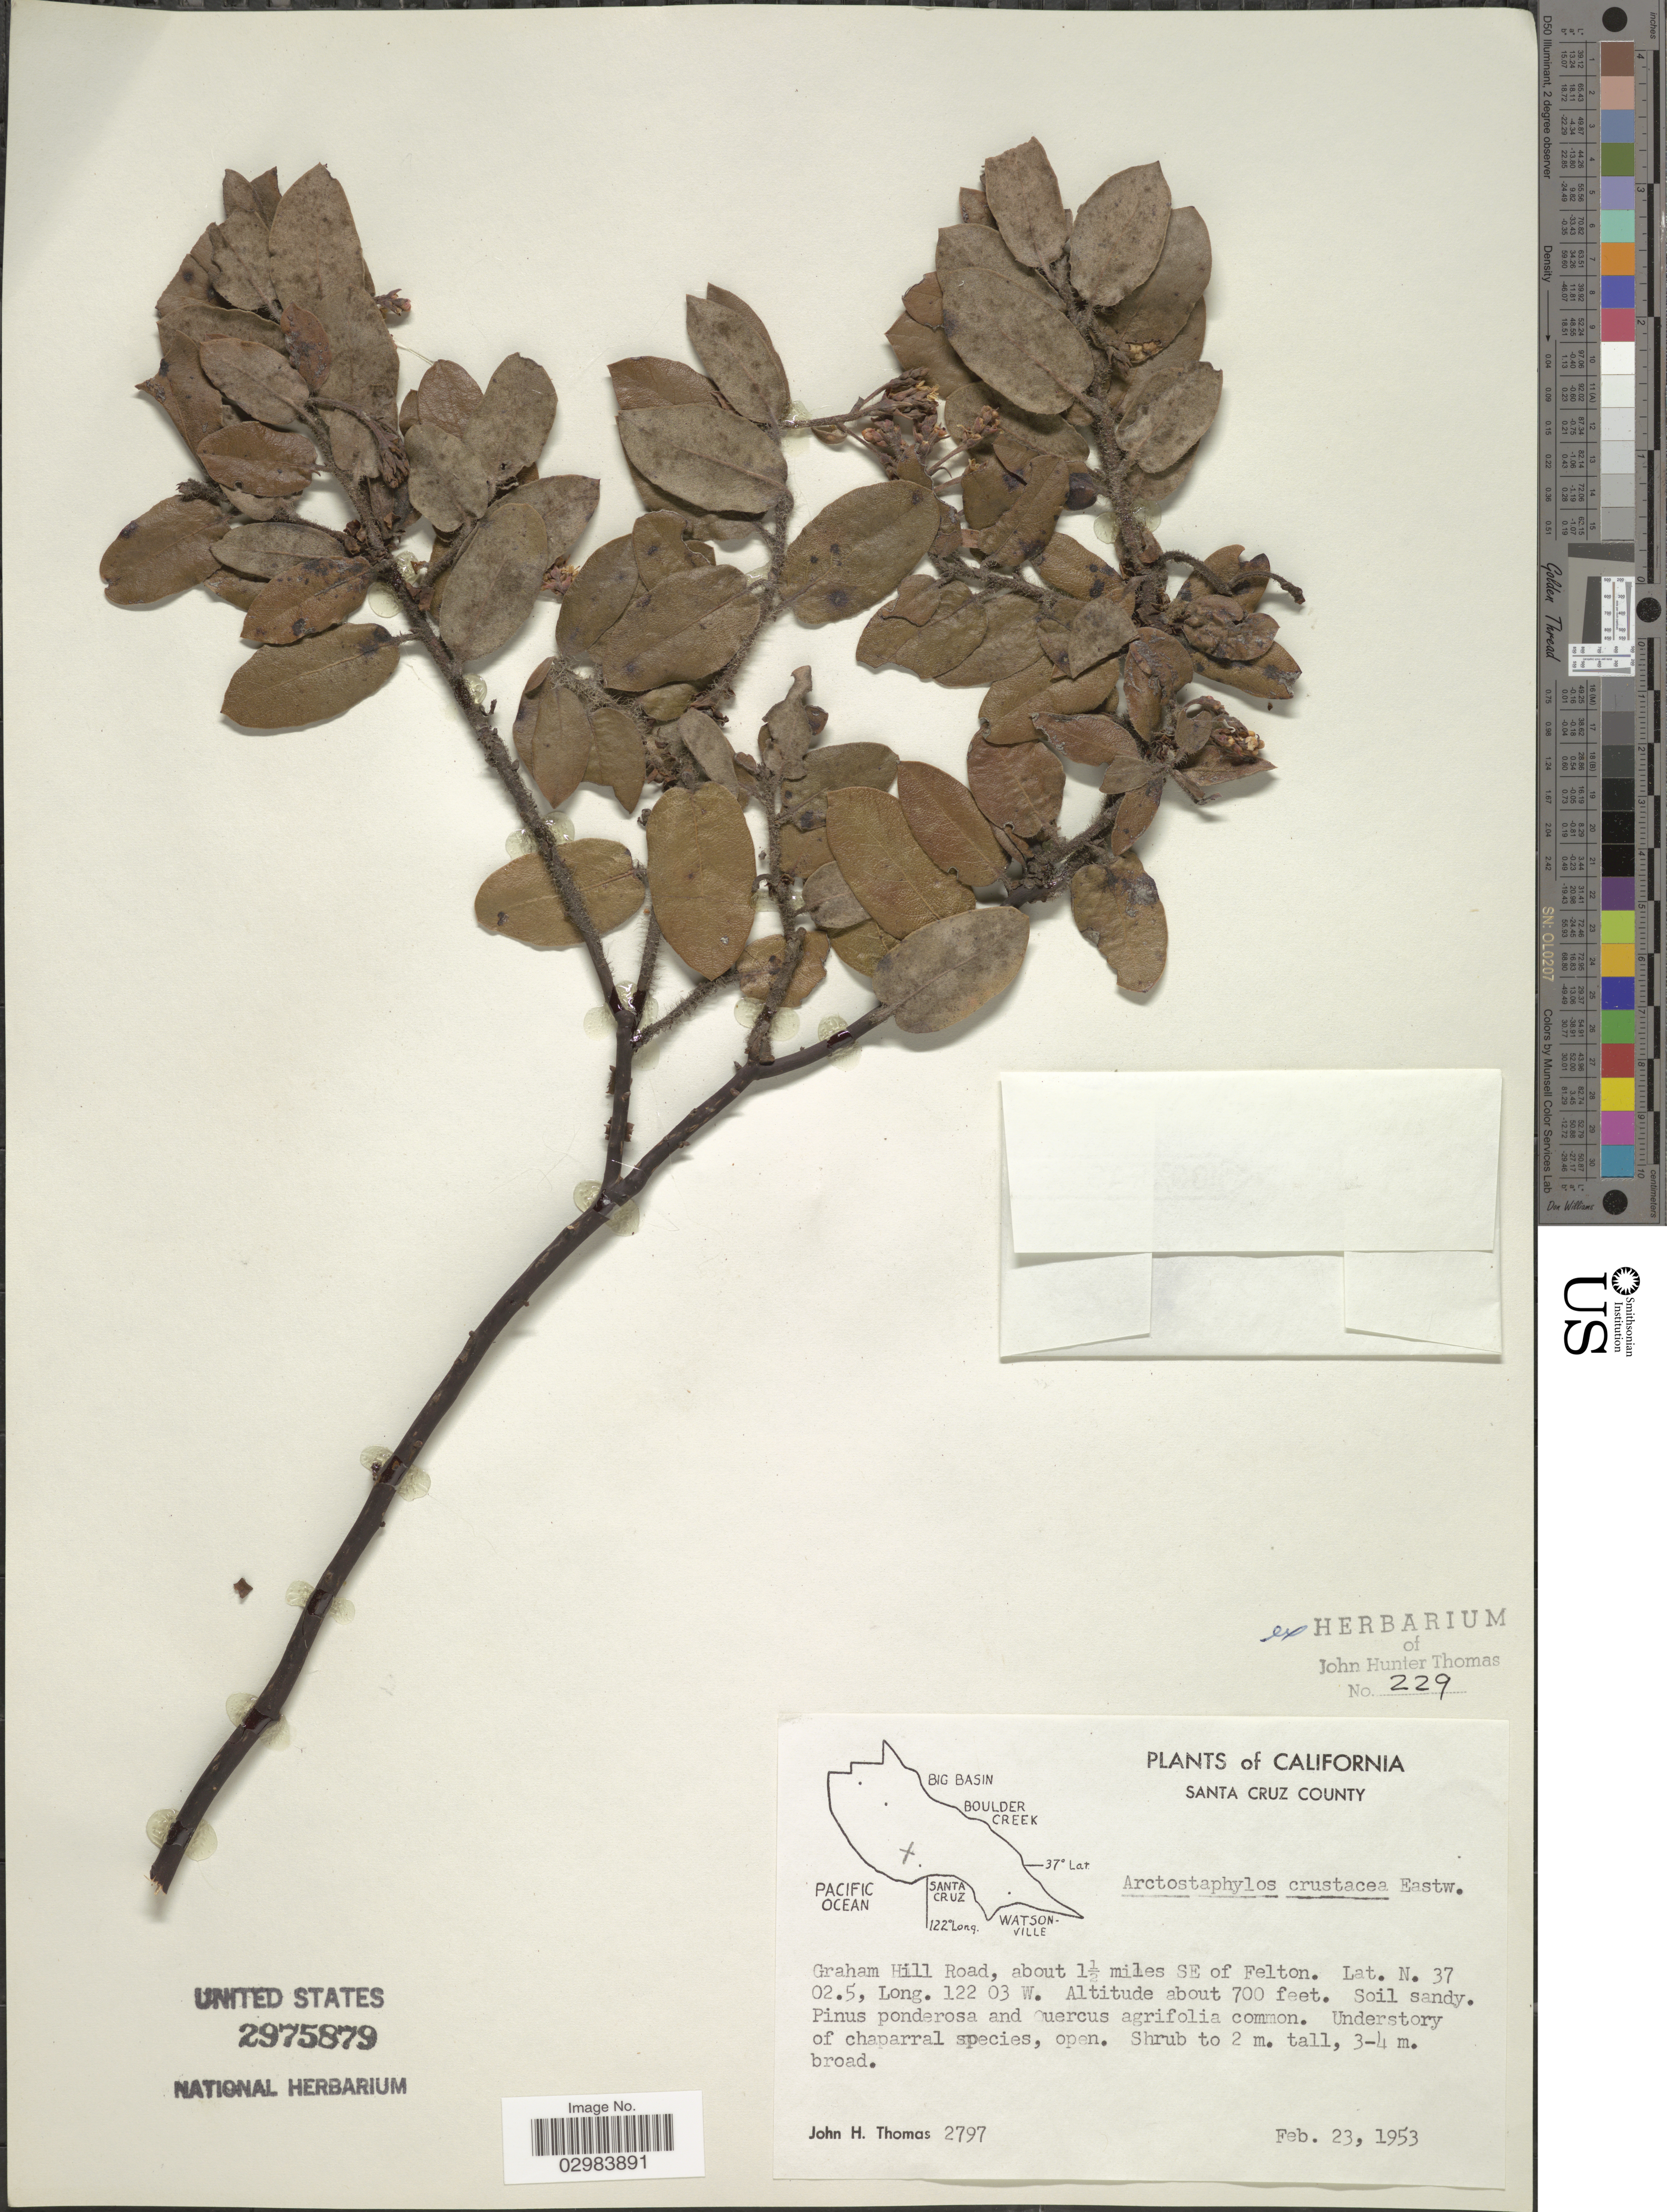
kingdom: Plantae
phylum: Tracheophyta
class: Magnoliopsida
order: Ericales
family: Ericaceae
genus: Arctostaphylos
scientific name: Arctostaphylos crustacea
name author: Eastw.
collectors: J. H. Thomas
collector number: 2797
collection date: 1953-02-23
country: United States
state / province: California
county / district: Santa Cruz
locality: Santa Cruz County, Graham Hill Road, about 1½ miles SE of Felton.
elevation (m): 213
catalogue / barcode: US 2975879